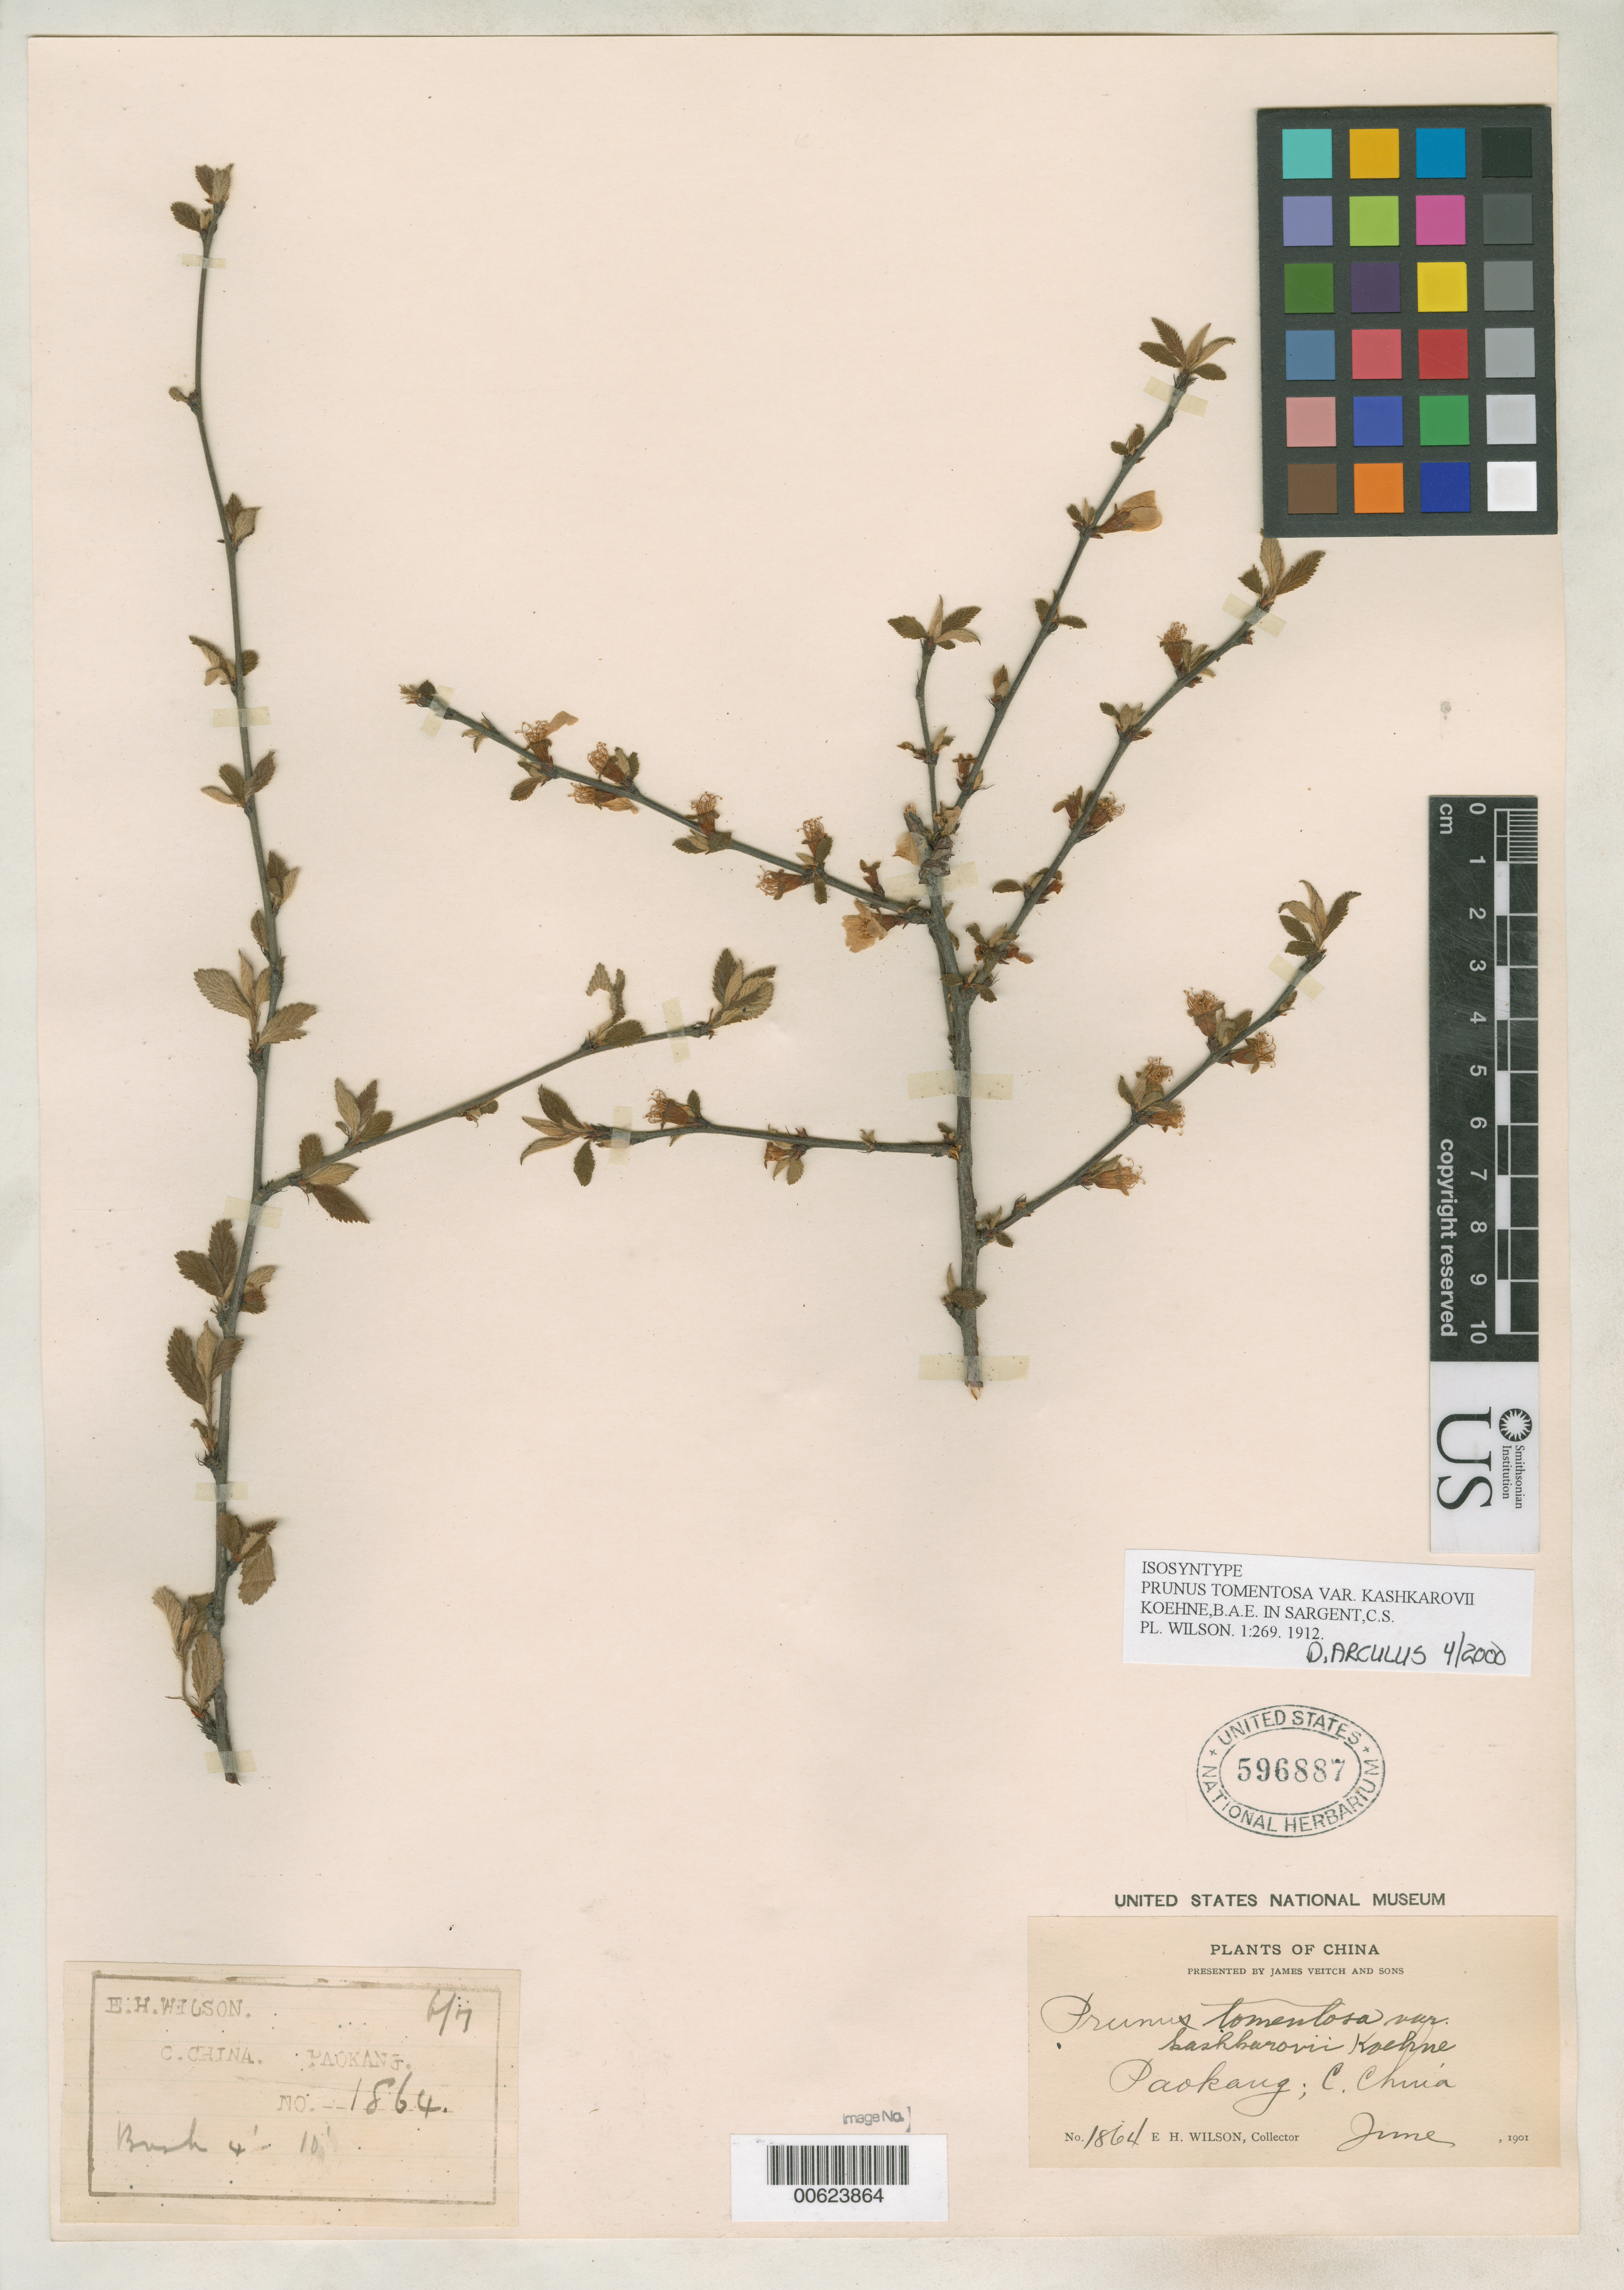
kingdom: Plantae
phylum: Tracheophyta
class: Magnoliopsida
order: Rosales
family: Rosaceae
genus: Prunus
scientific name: Prunus tomentosa var. kashkarovii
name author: Koehne in Sarg.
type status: Isosyntype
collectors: E. H. Wilson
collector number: Veitch Exped. 1864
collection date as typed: Jun 1901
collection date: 1901-06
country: China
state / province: Hubei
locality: Paokang.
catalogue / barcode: US 596887